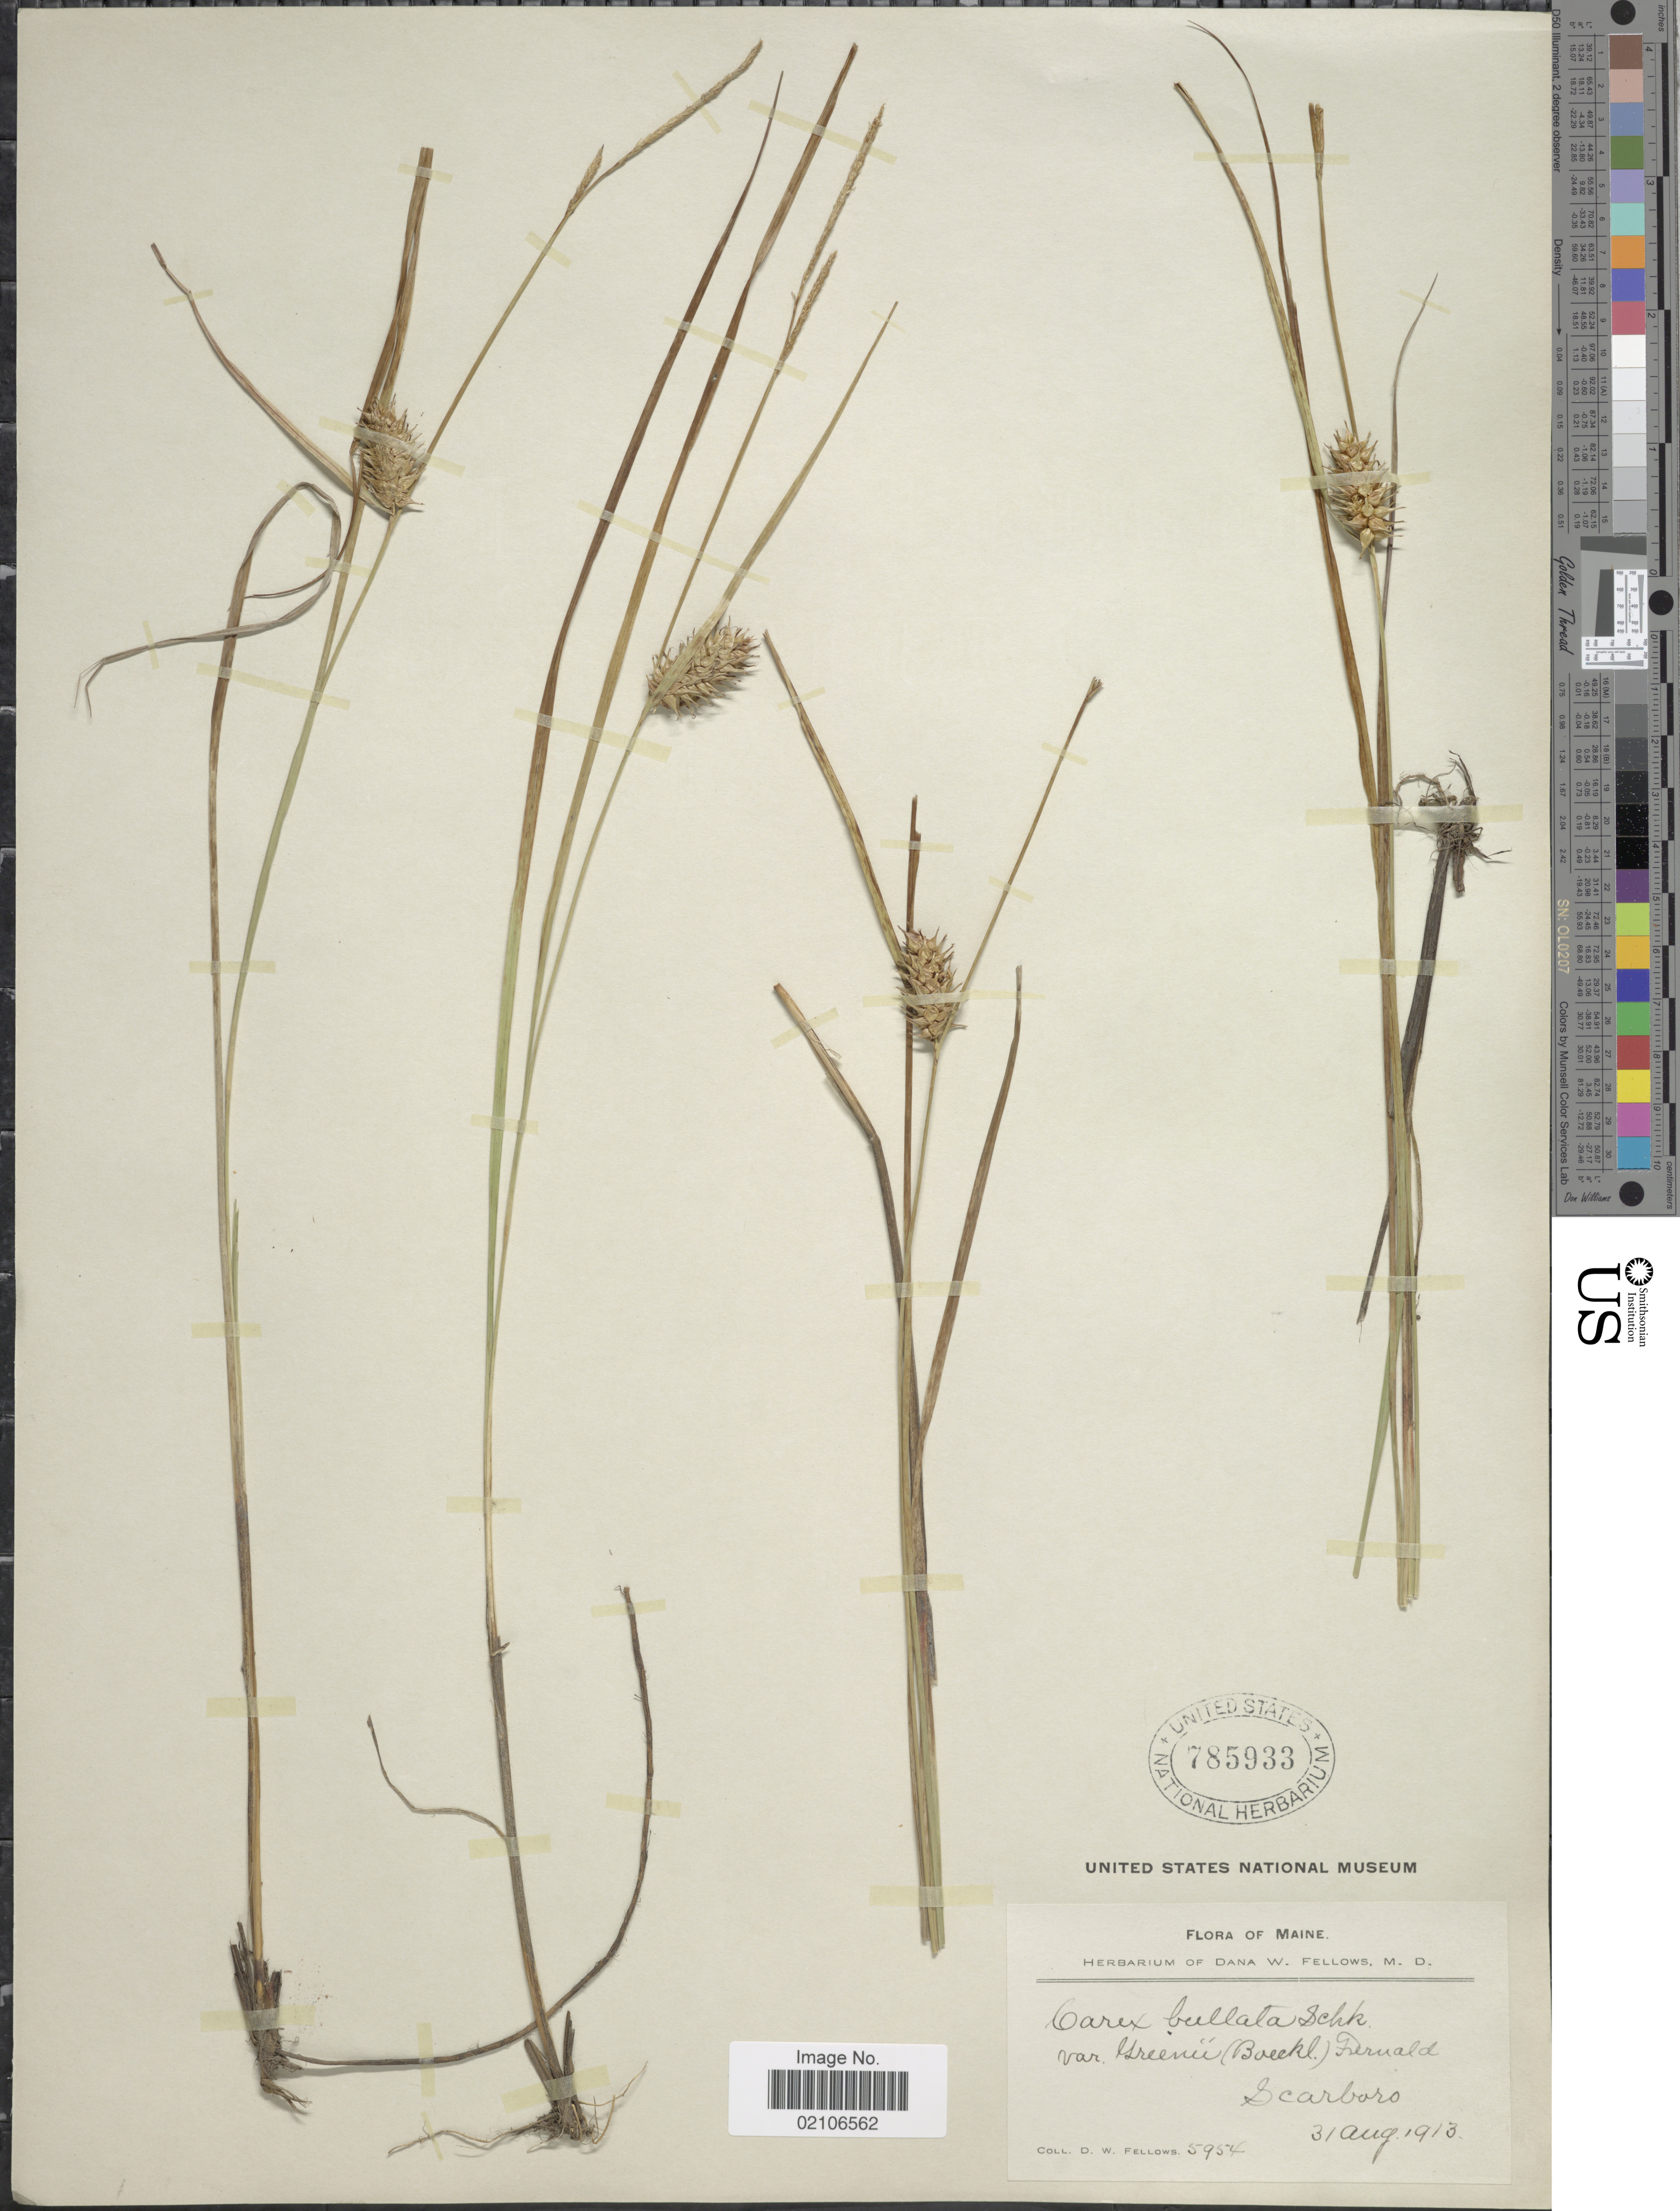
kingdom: Plantae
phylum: Tracheophyta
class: Liliopsida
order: Poales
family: Cyperaceae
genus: Carex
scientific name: Carex bullata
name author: Schkuhr ex Willd.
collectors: D. W. Fellows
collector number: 5954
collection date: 1913-08-31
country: United States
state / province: Maine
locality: Scarboro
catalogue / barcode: US 785933